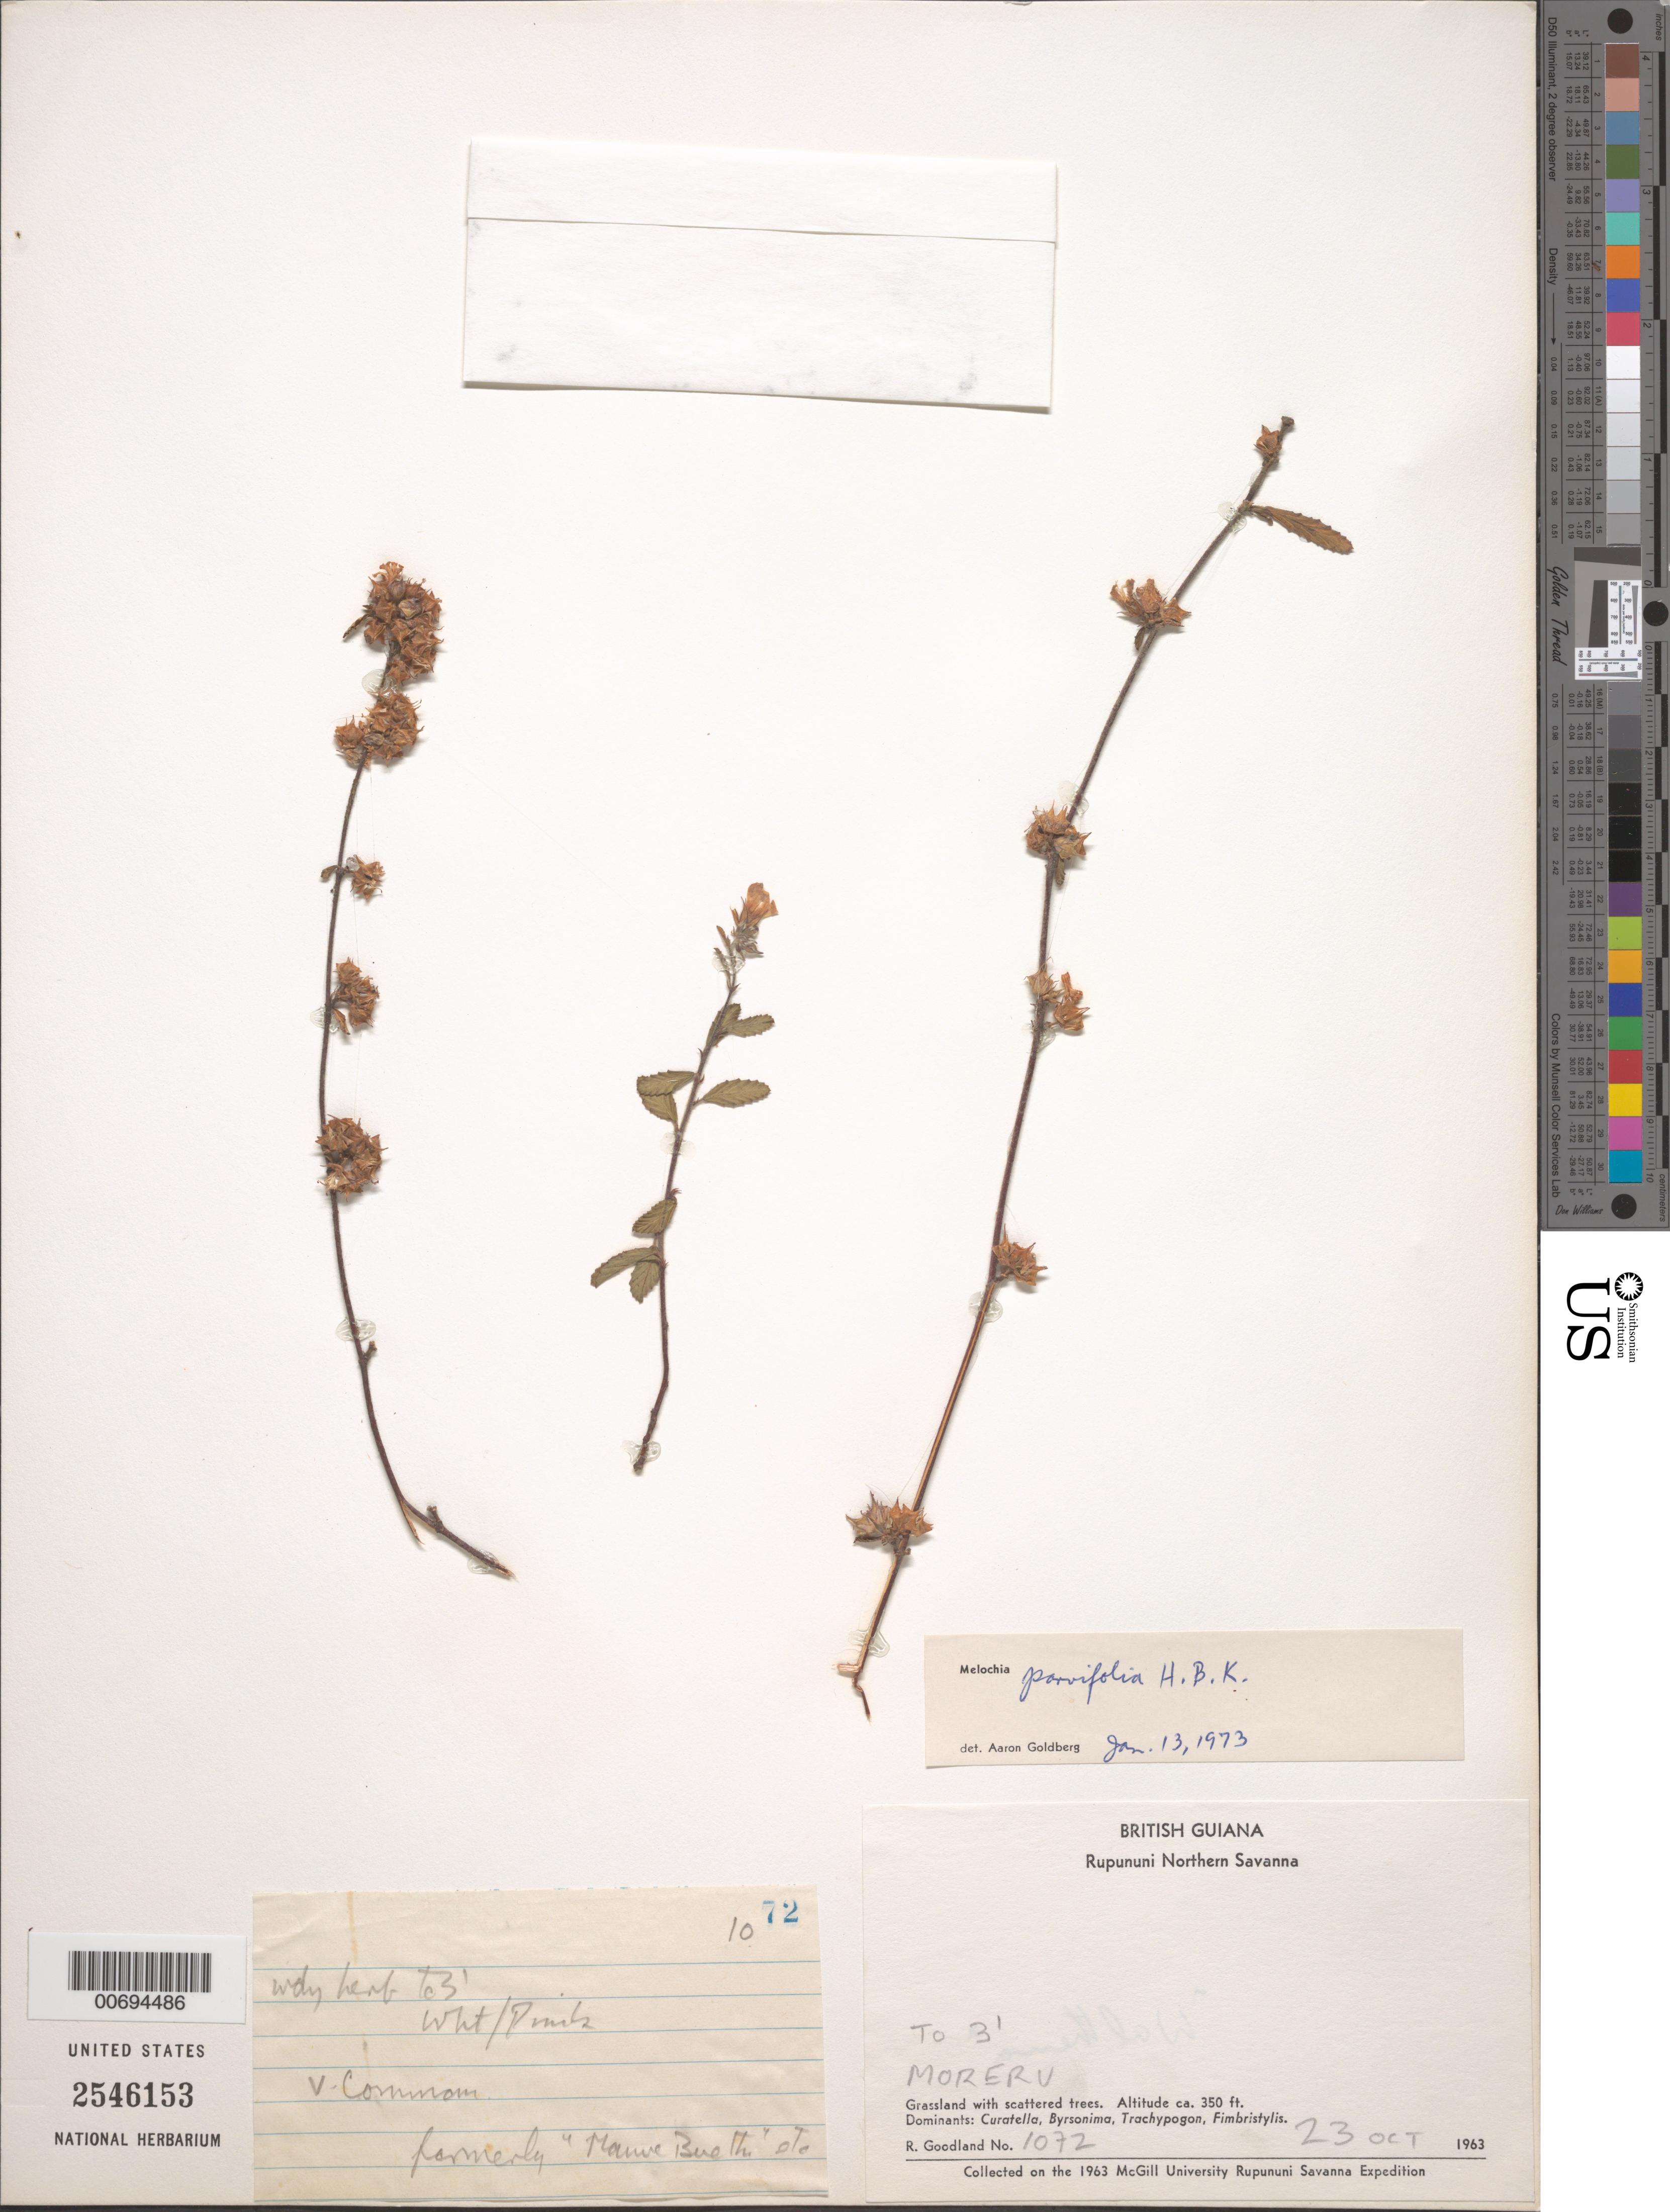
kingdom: Plantae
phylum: Tracheophyta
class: Magnoliopsida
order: Malvales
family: Malvaceae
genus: Melochia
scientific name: Melochia parvifolia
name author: Kunth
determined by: Goldberg, Aaron, (US), NMNH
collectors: R. Goodland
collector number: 1072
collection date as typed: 23-Oct-63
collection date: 1963-10-23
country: Guyana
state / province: U. Takutu-U. Essequibo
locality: Rupununi Northern Savanna, Moreru Lake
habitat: Grassland with scattered trees. Dominants: Curatella, Byrsonima, Trachypogon, Fimbristylis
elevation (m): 107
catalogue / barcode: US 2546153